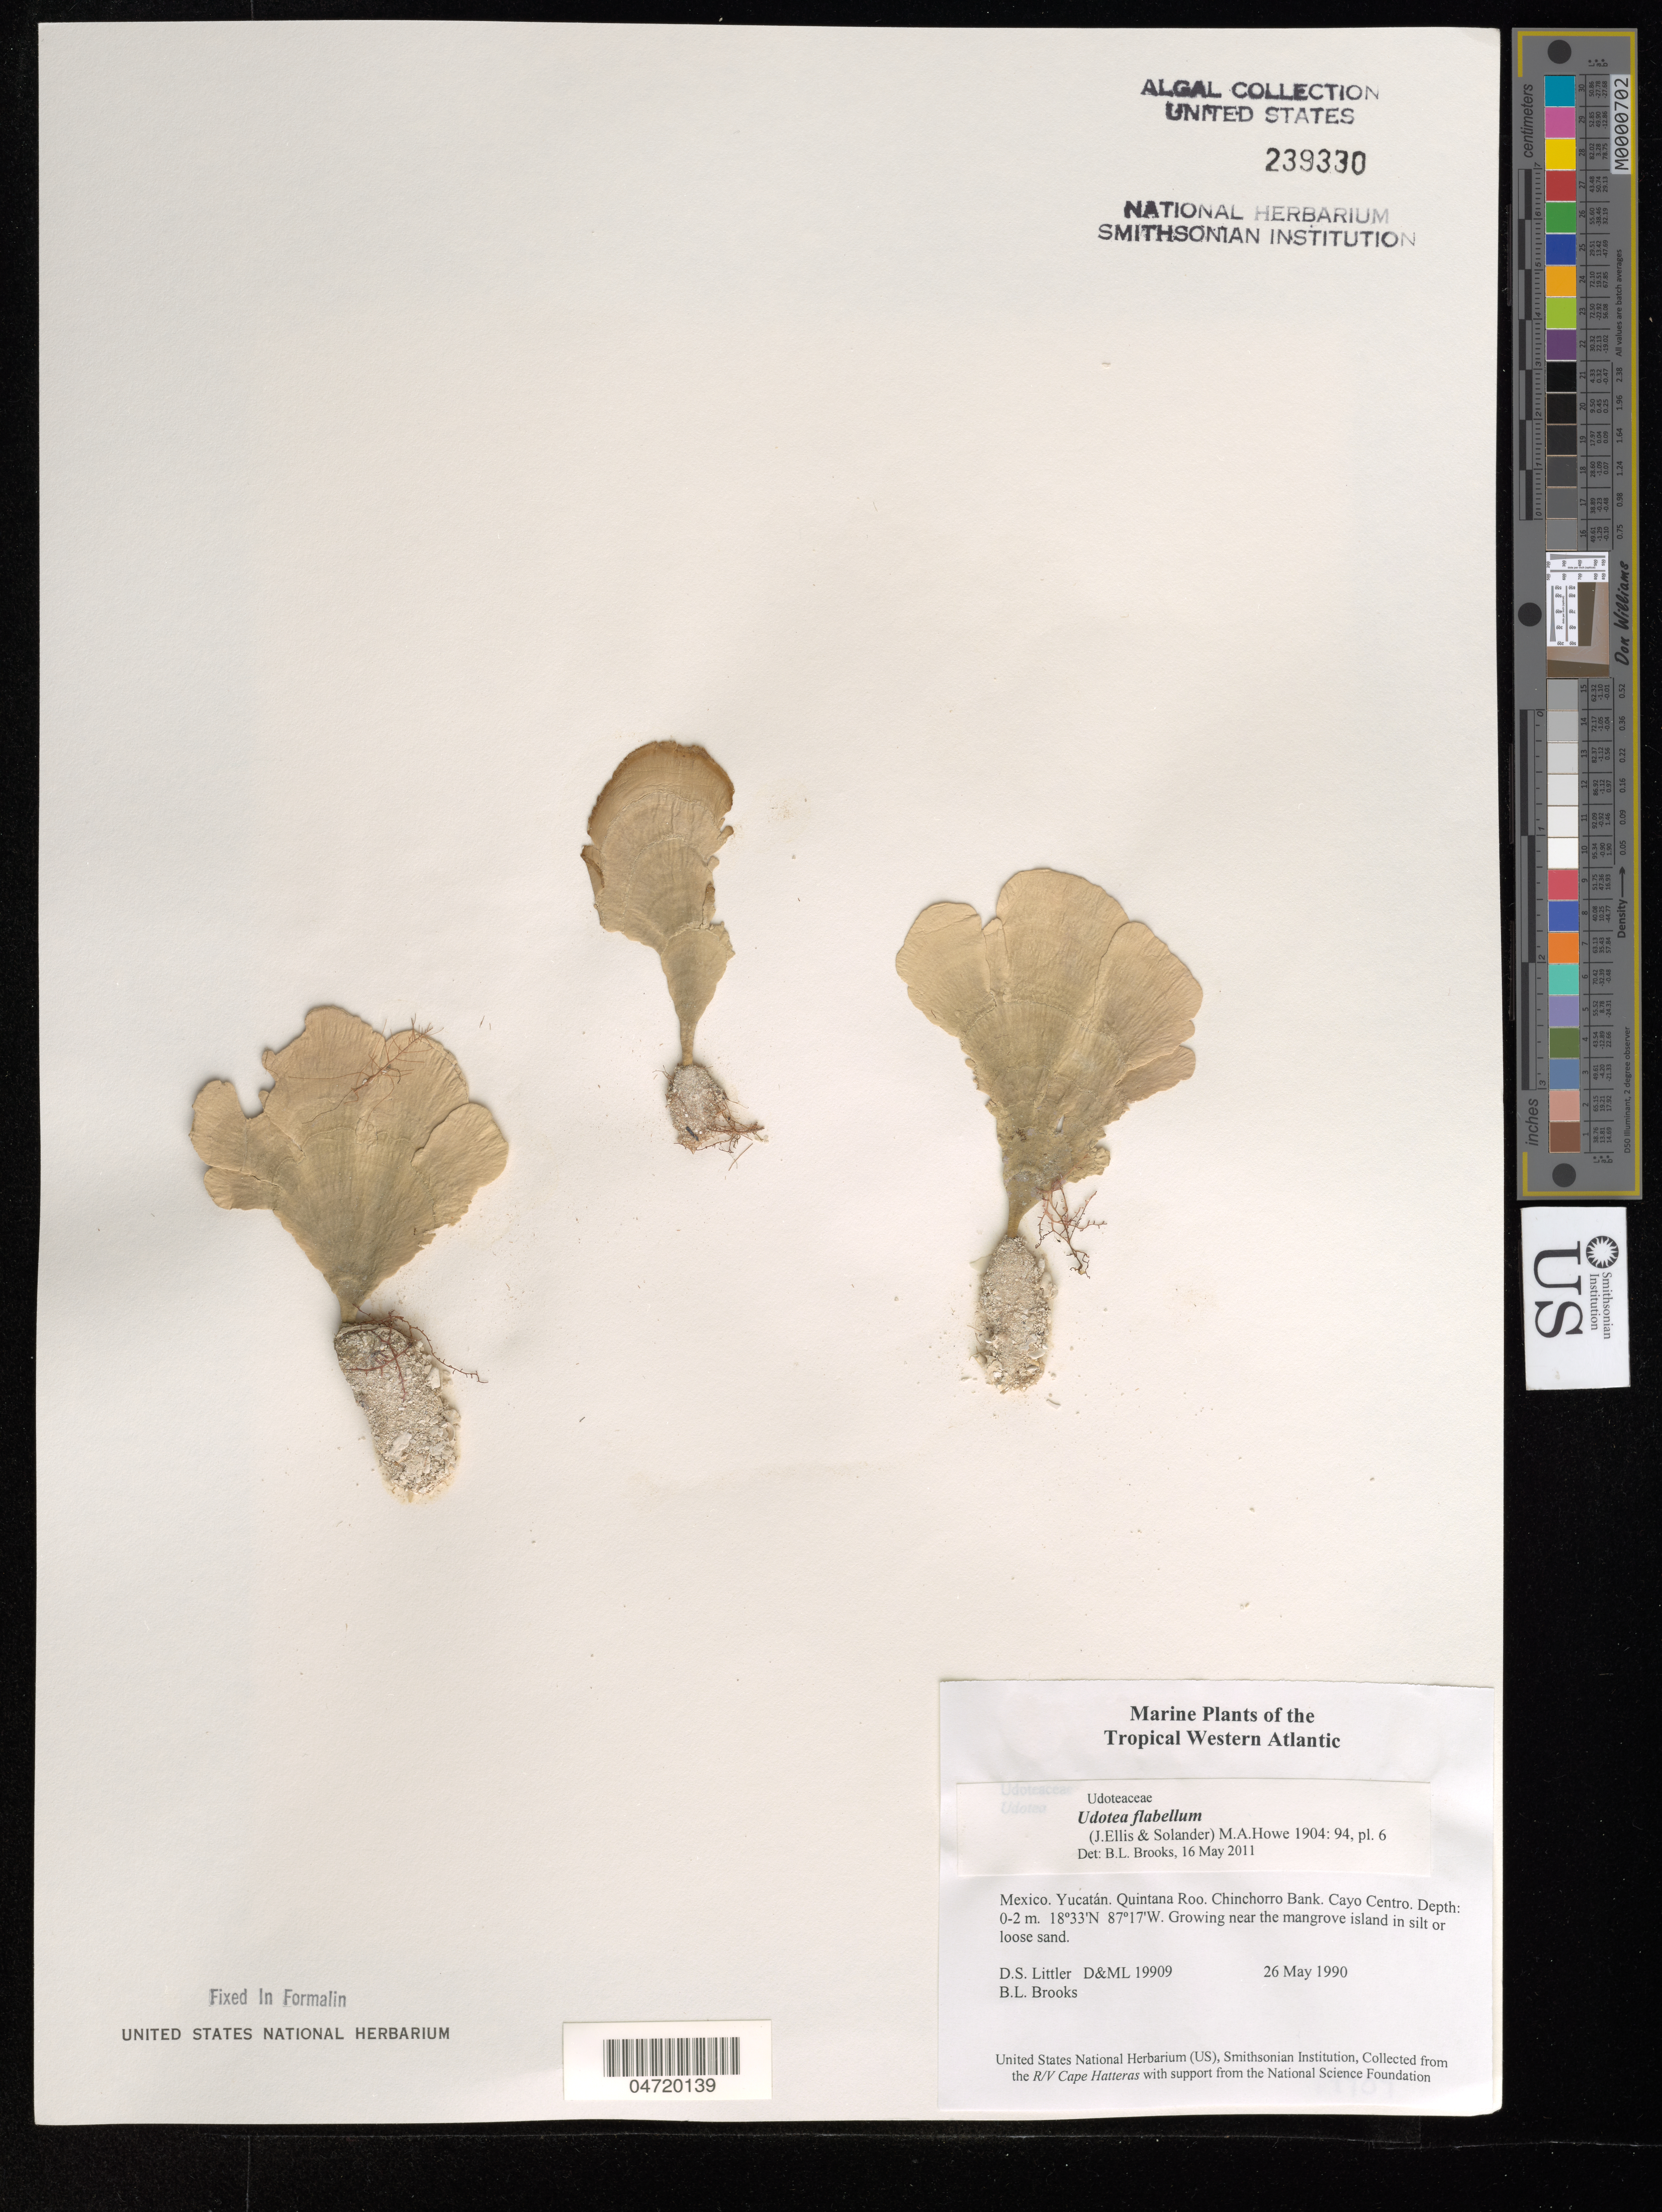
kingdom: Plantae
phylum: Chlorophyta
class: Ulvophyceae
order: Bryopsidales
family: Udoteaceae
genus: Udotea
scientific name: Udotea flabellum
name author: (J. Ellis & Sol.) M. Howe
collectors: D. S. Littler & B. Brooks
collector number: D&ML19909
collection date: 1990-05-26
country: Mexico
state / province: Yucatán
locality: The Tropical Western Atlantic. Quintana Roo. Chinchorro Bank. Cayo Centro.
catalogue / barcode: US 239330